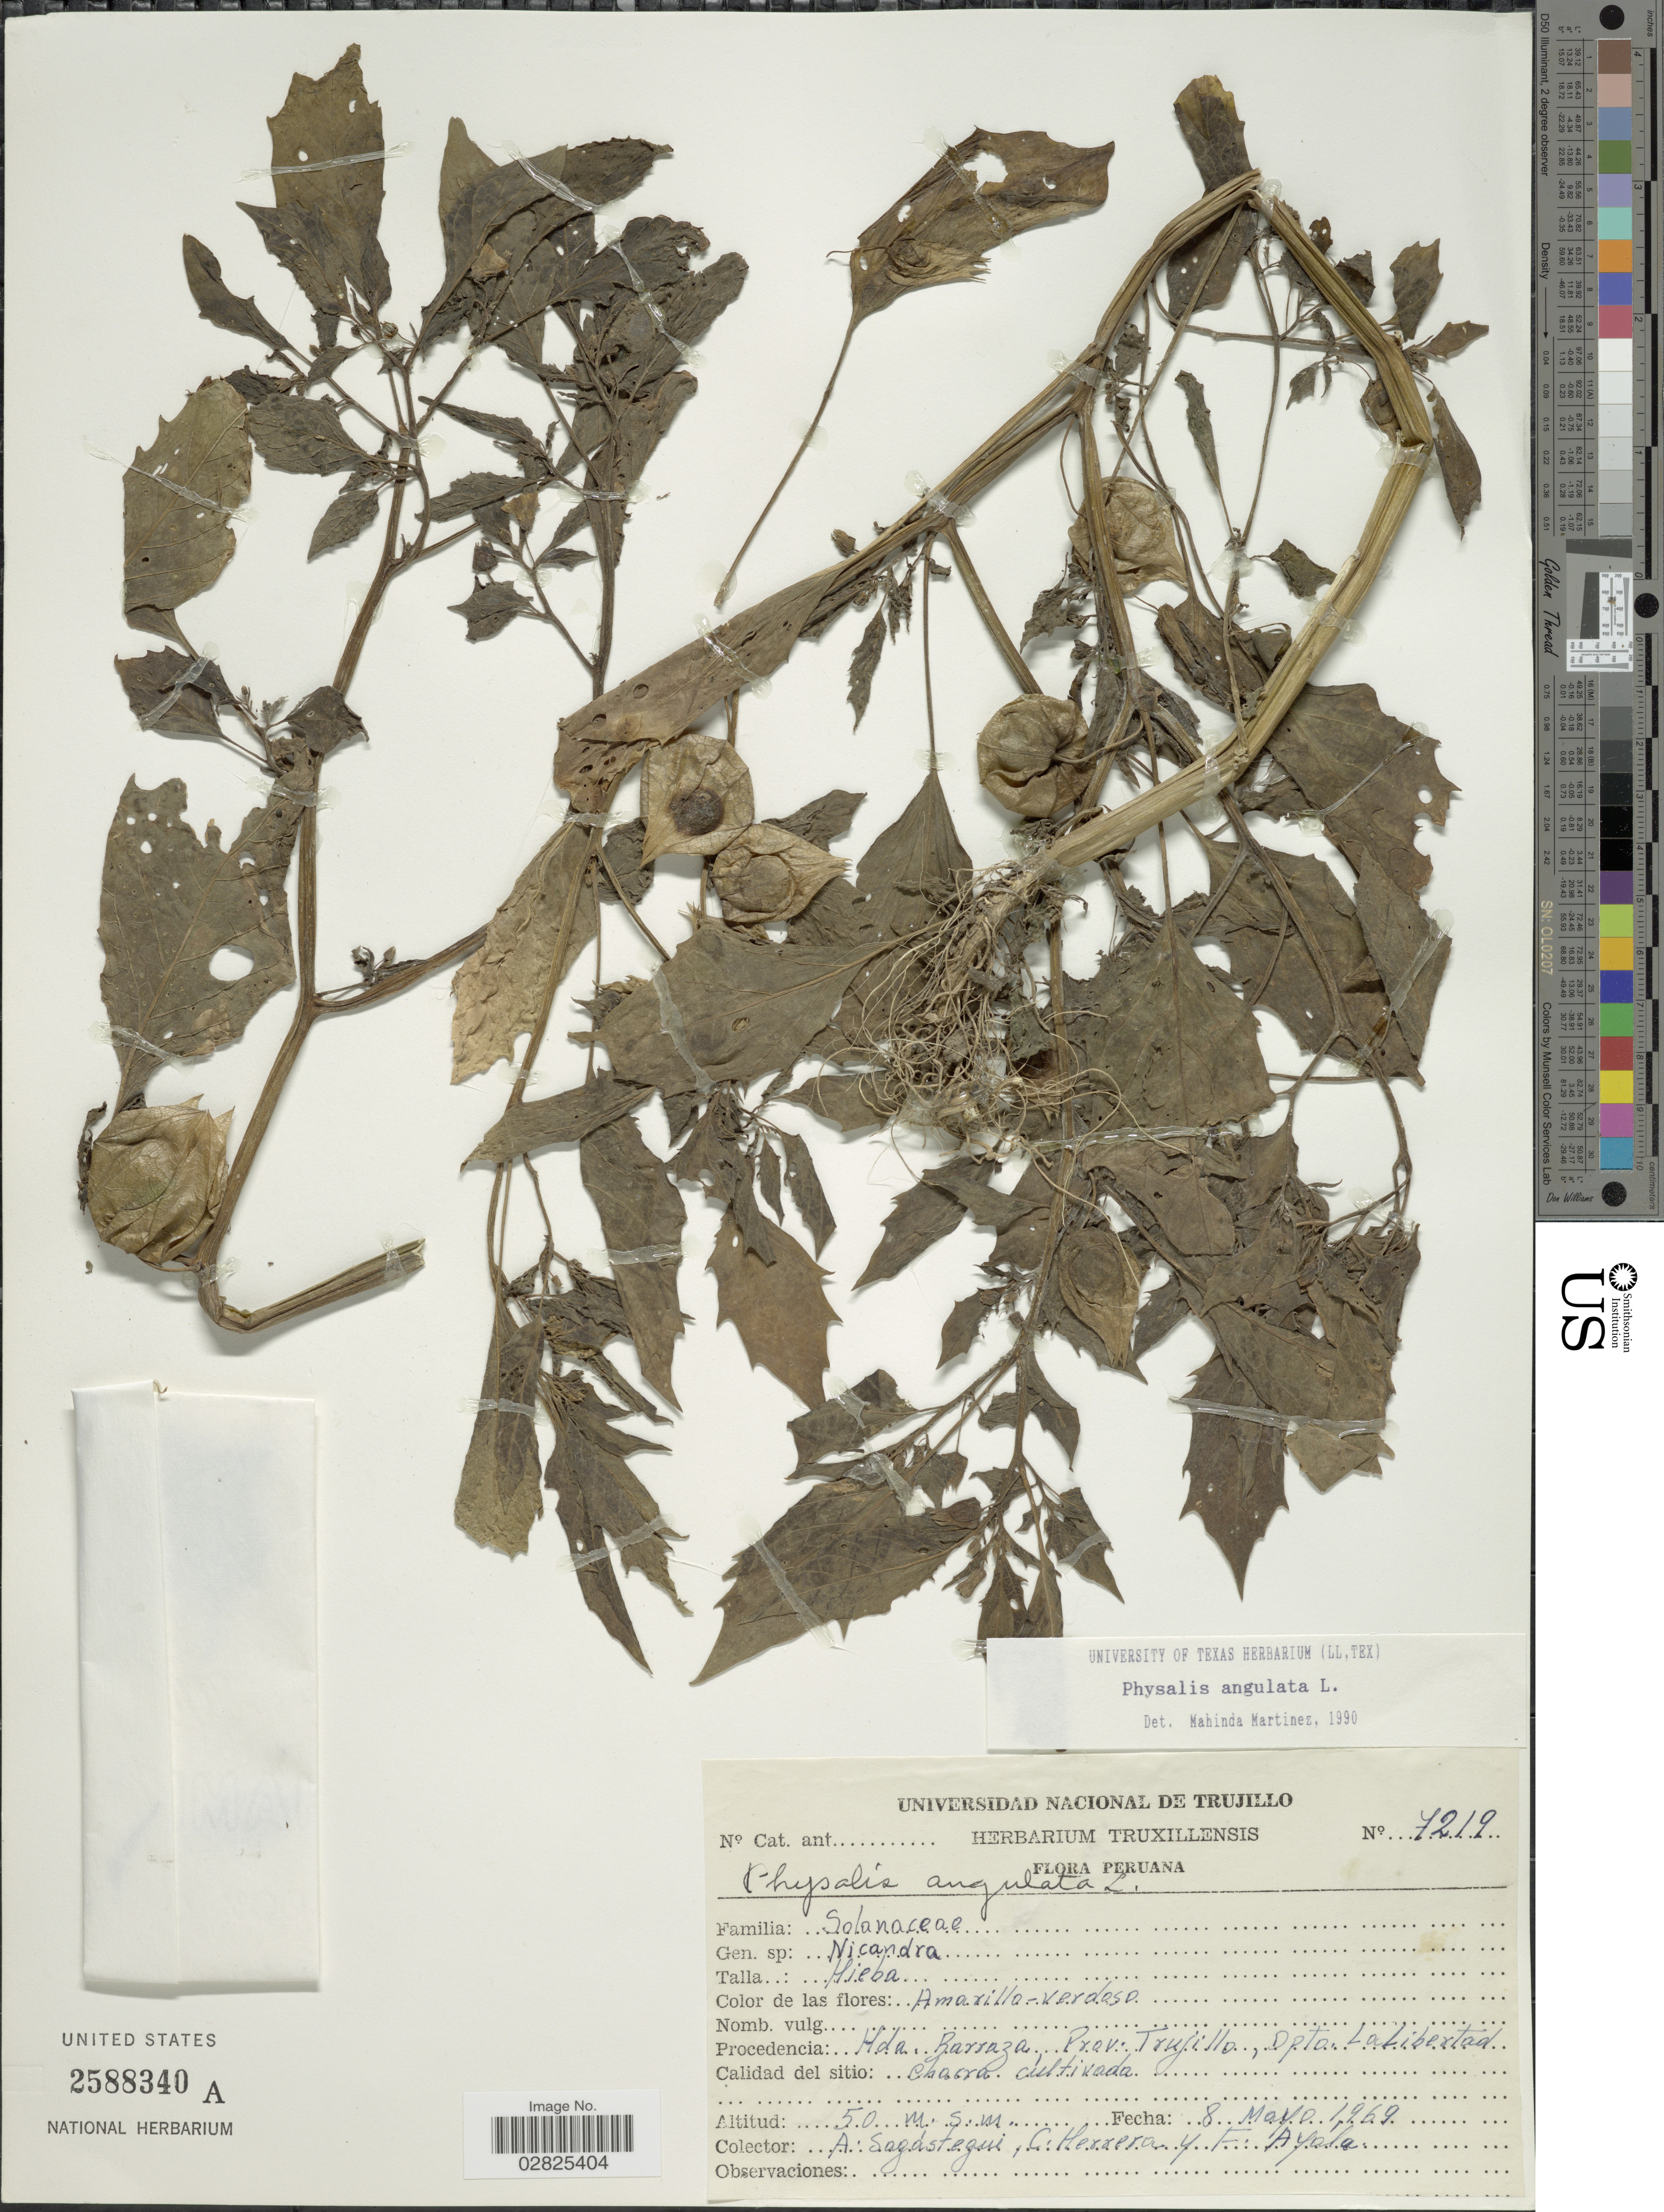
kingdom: Plantae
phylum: Tracheophyta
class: Magnoliopsida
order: Solanales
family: Solanaceae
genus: Physalis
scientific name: Physalis angulata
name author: L.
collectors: A. Sagástegui A., C. Herrera & F. Ayala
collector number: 7219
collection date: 1969-05-08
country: Peru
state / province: La Libertad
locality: Procedencia: Hda. Barraza, Prov. Trujillo, Dpto. La libertad.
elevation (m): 50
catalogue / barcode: US 2588340A